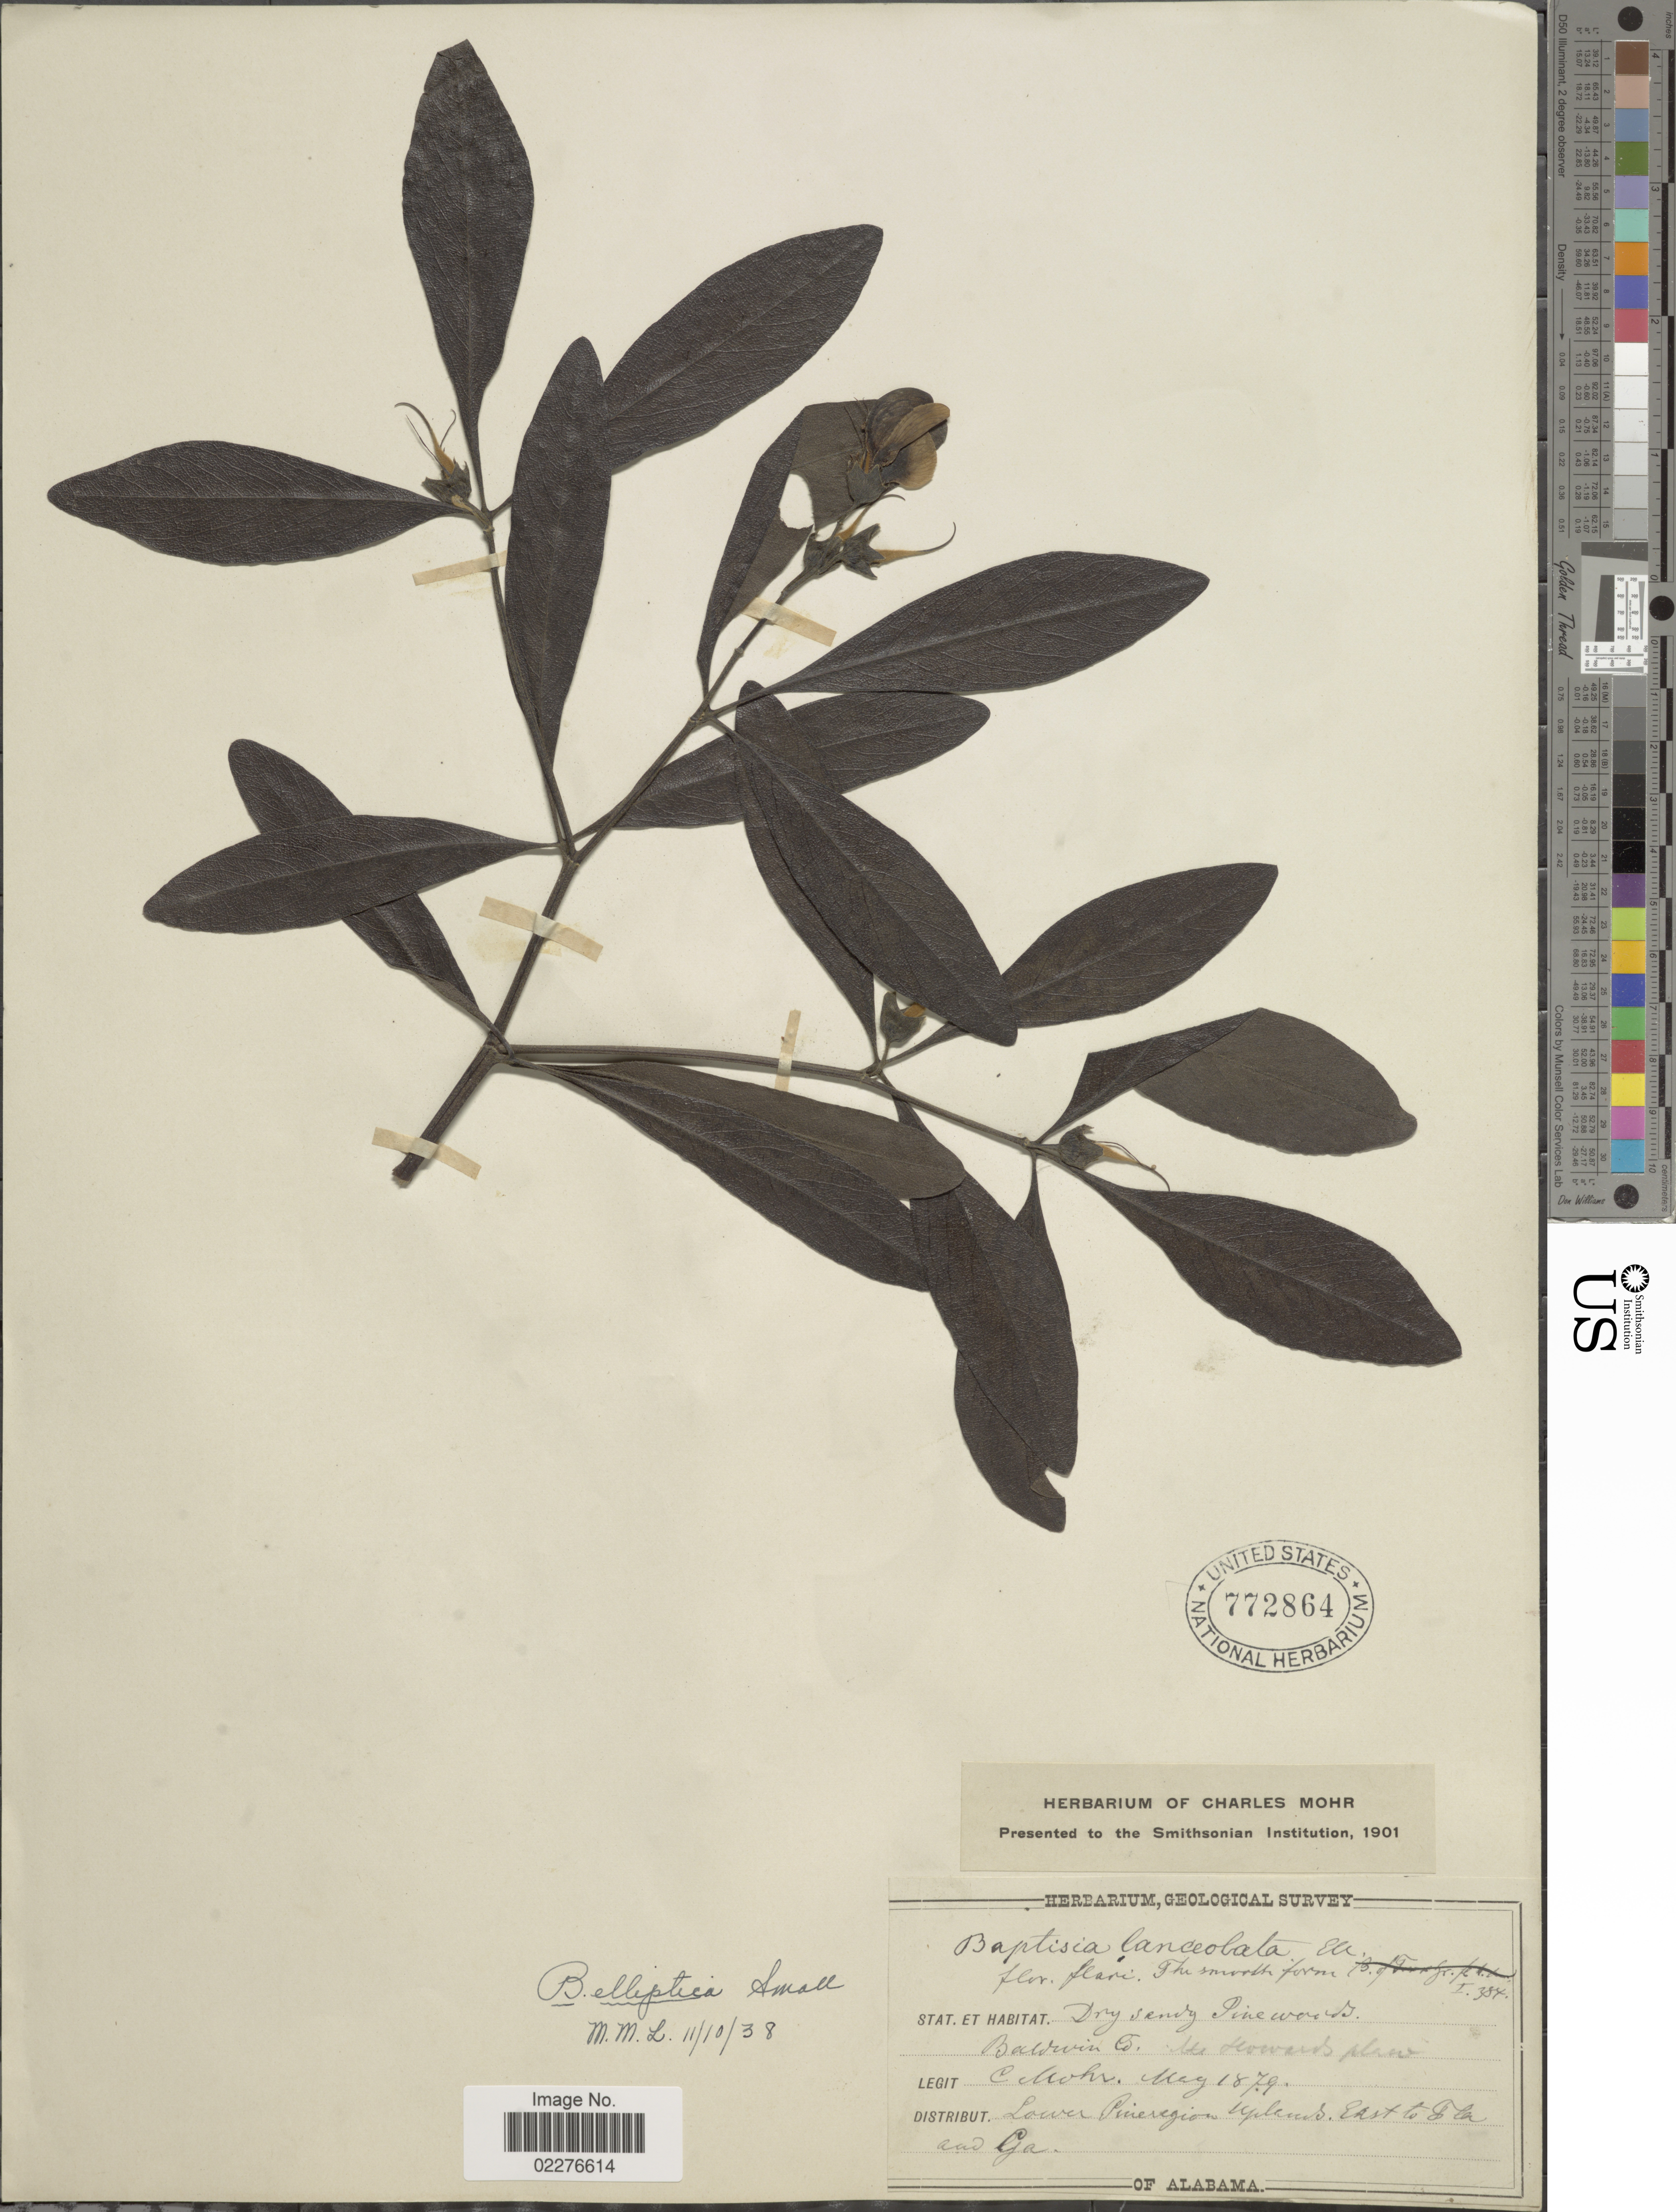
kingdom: Plantae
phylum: Tracheophyta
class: Magnoliopsida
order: Fabales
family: Fabaceae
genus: Baptisia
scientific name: Baptisia fragilis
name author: Larisey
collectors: C. T. Mohr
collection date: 1879-05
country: United States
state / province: Alabama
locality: Dry sandy Pine woods. Baldwin Co. the Howards place.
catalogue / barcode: US 772864